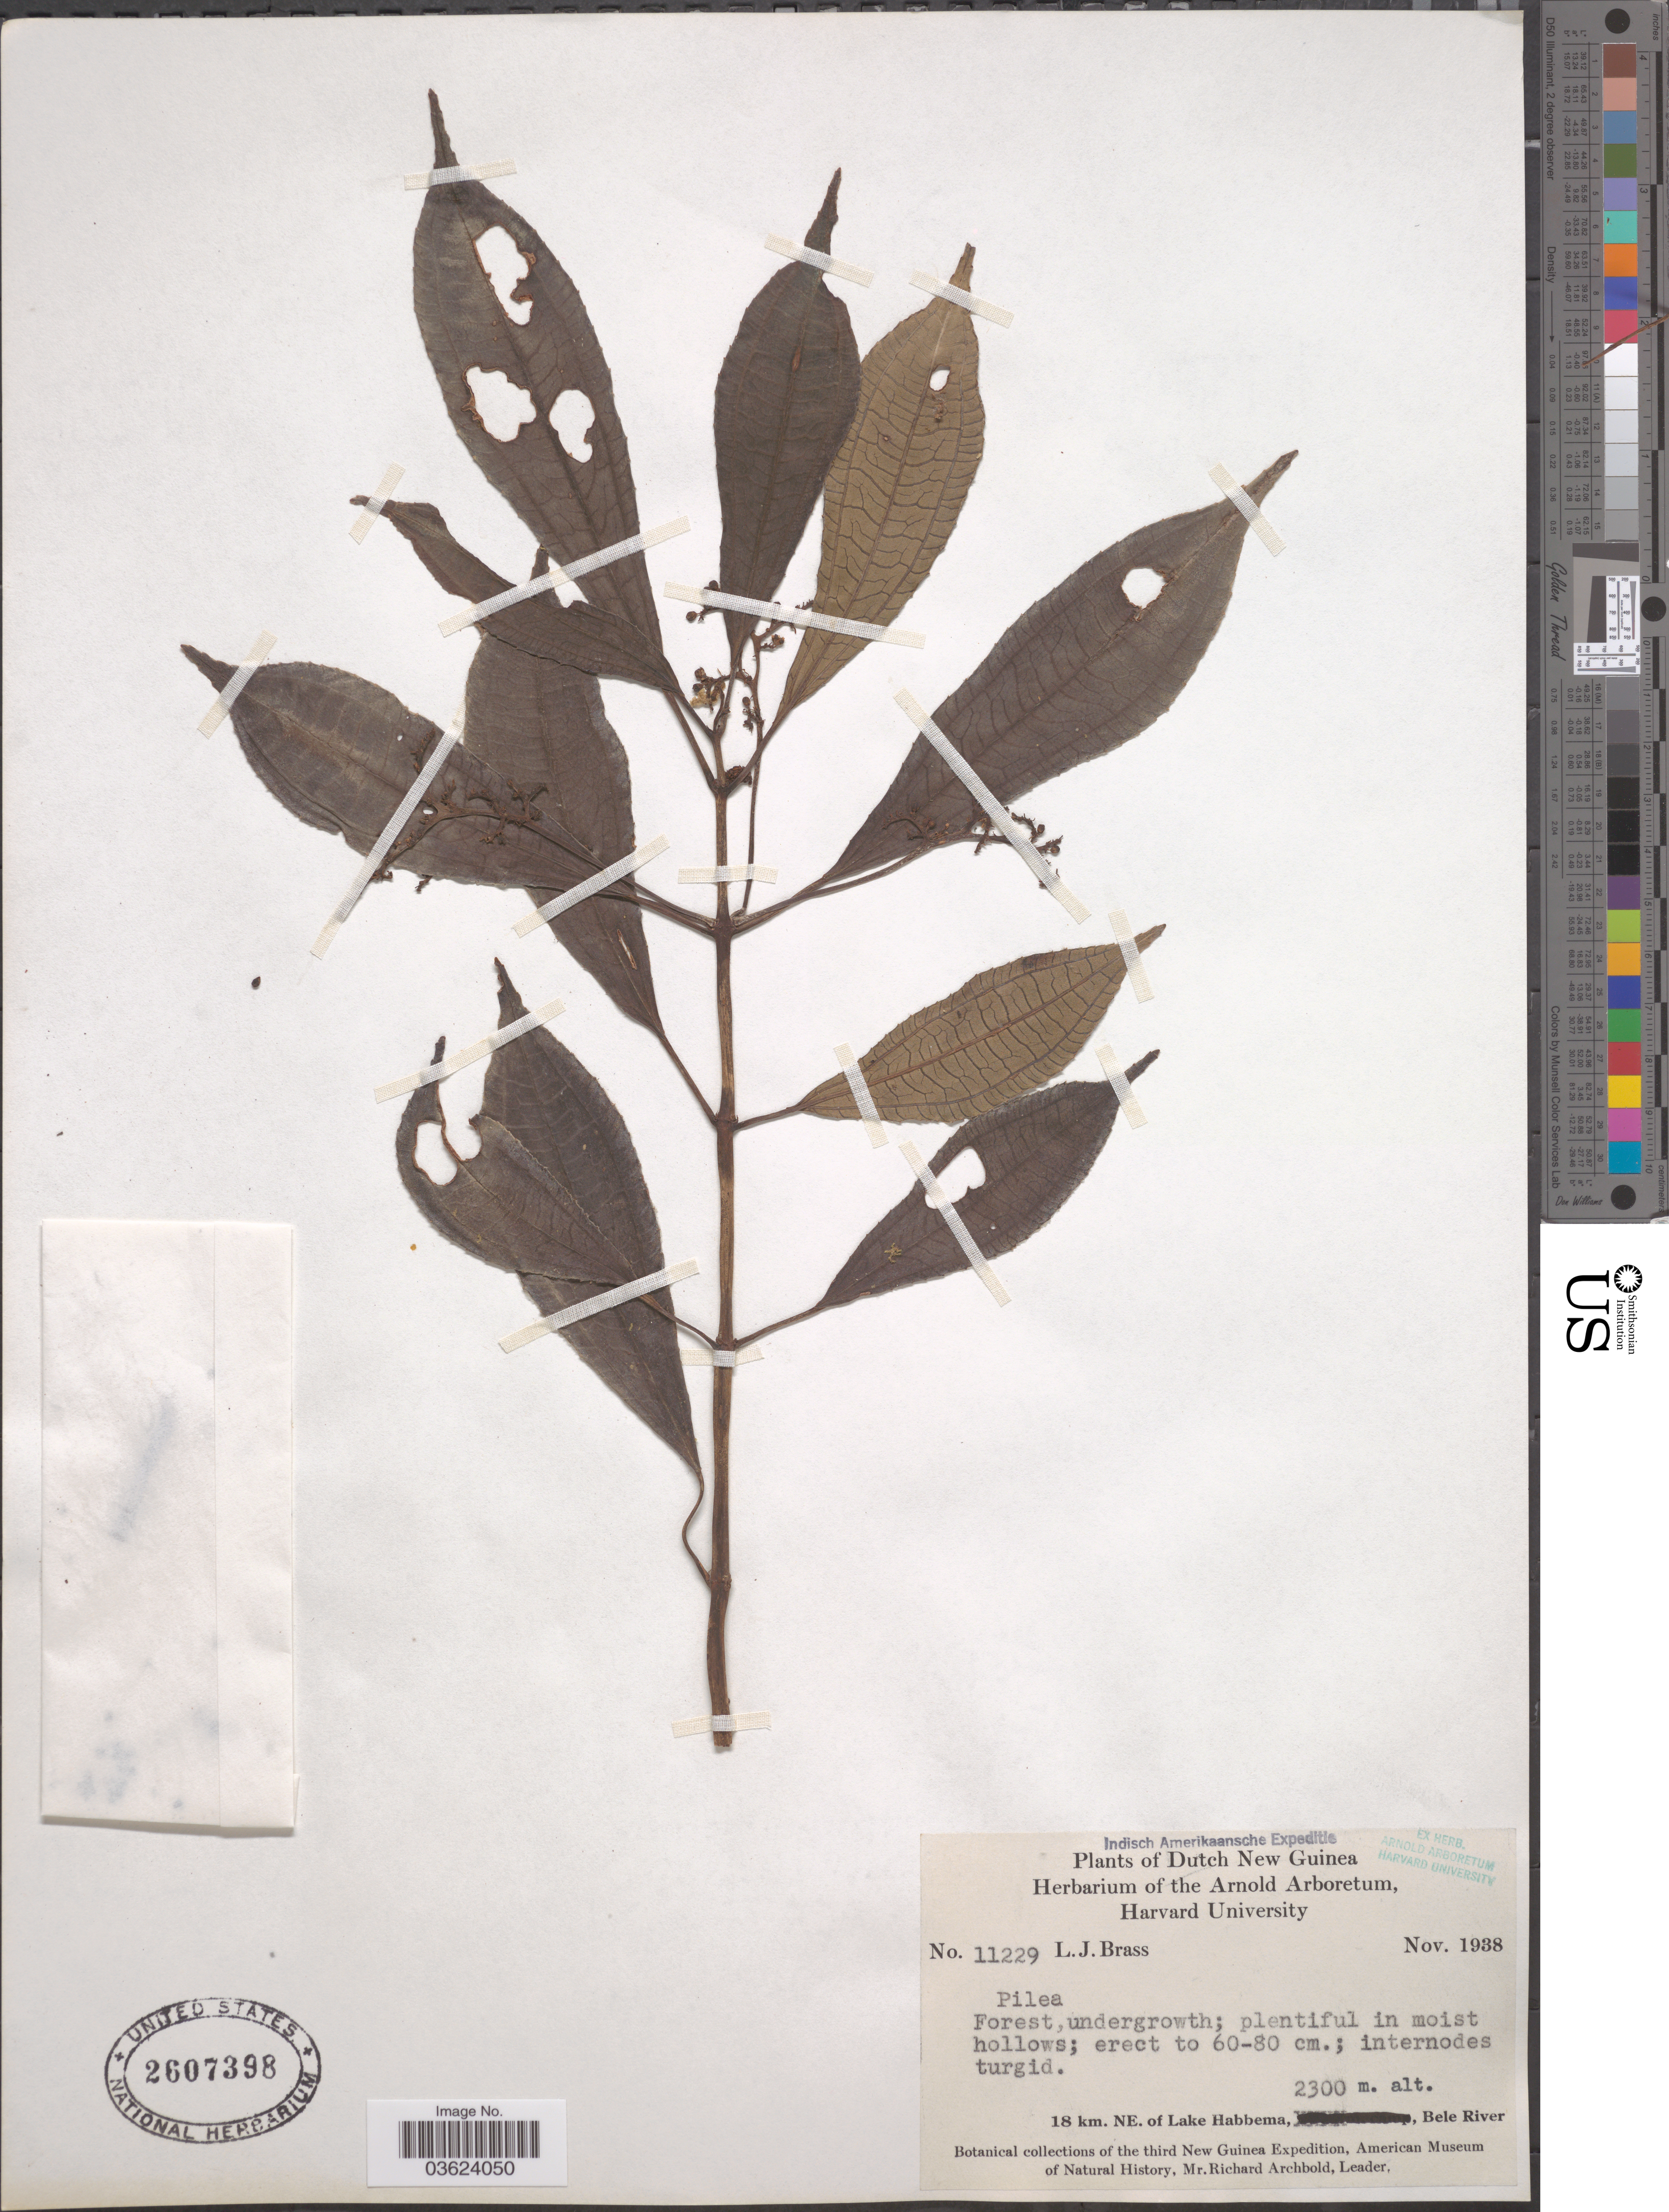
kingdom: Plantae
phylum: Tracheophyta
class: Magnoliopsida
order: Rosales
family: Urticaceae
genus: Pilea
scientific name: Pilea sp.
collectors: L. J. Brass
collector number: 11229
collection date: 1938-11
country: Indonesia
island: New Guinea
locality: Dutch New Guinea. 18 km. NE. of Lake Habbema, Bele River.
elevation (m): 2300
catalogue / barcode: US 2607398